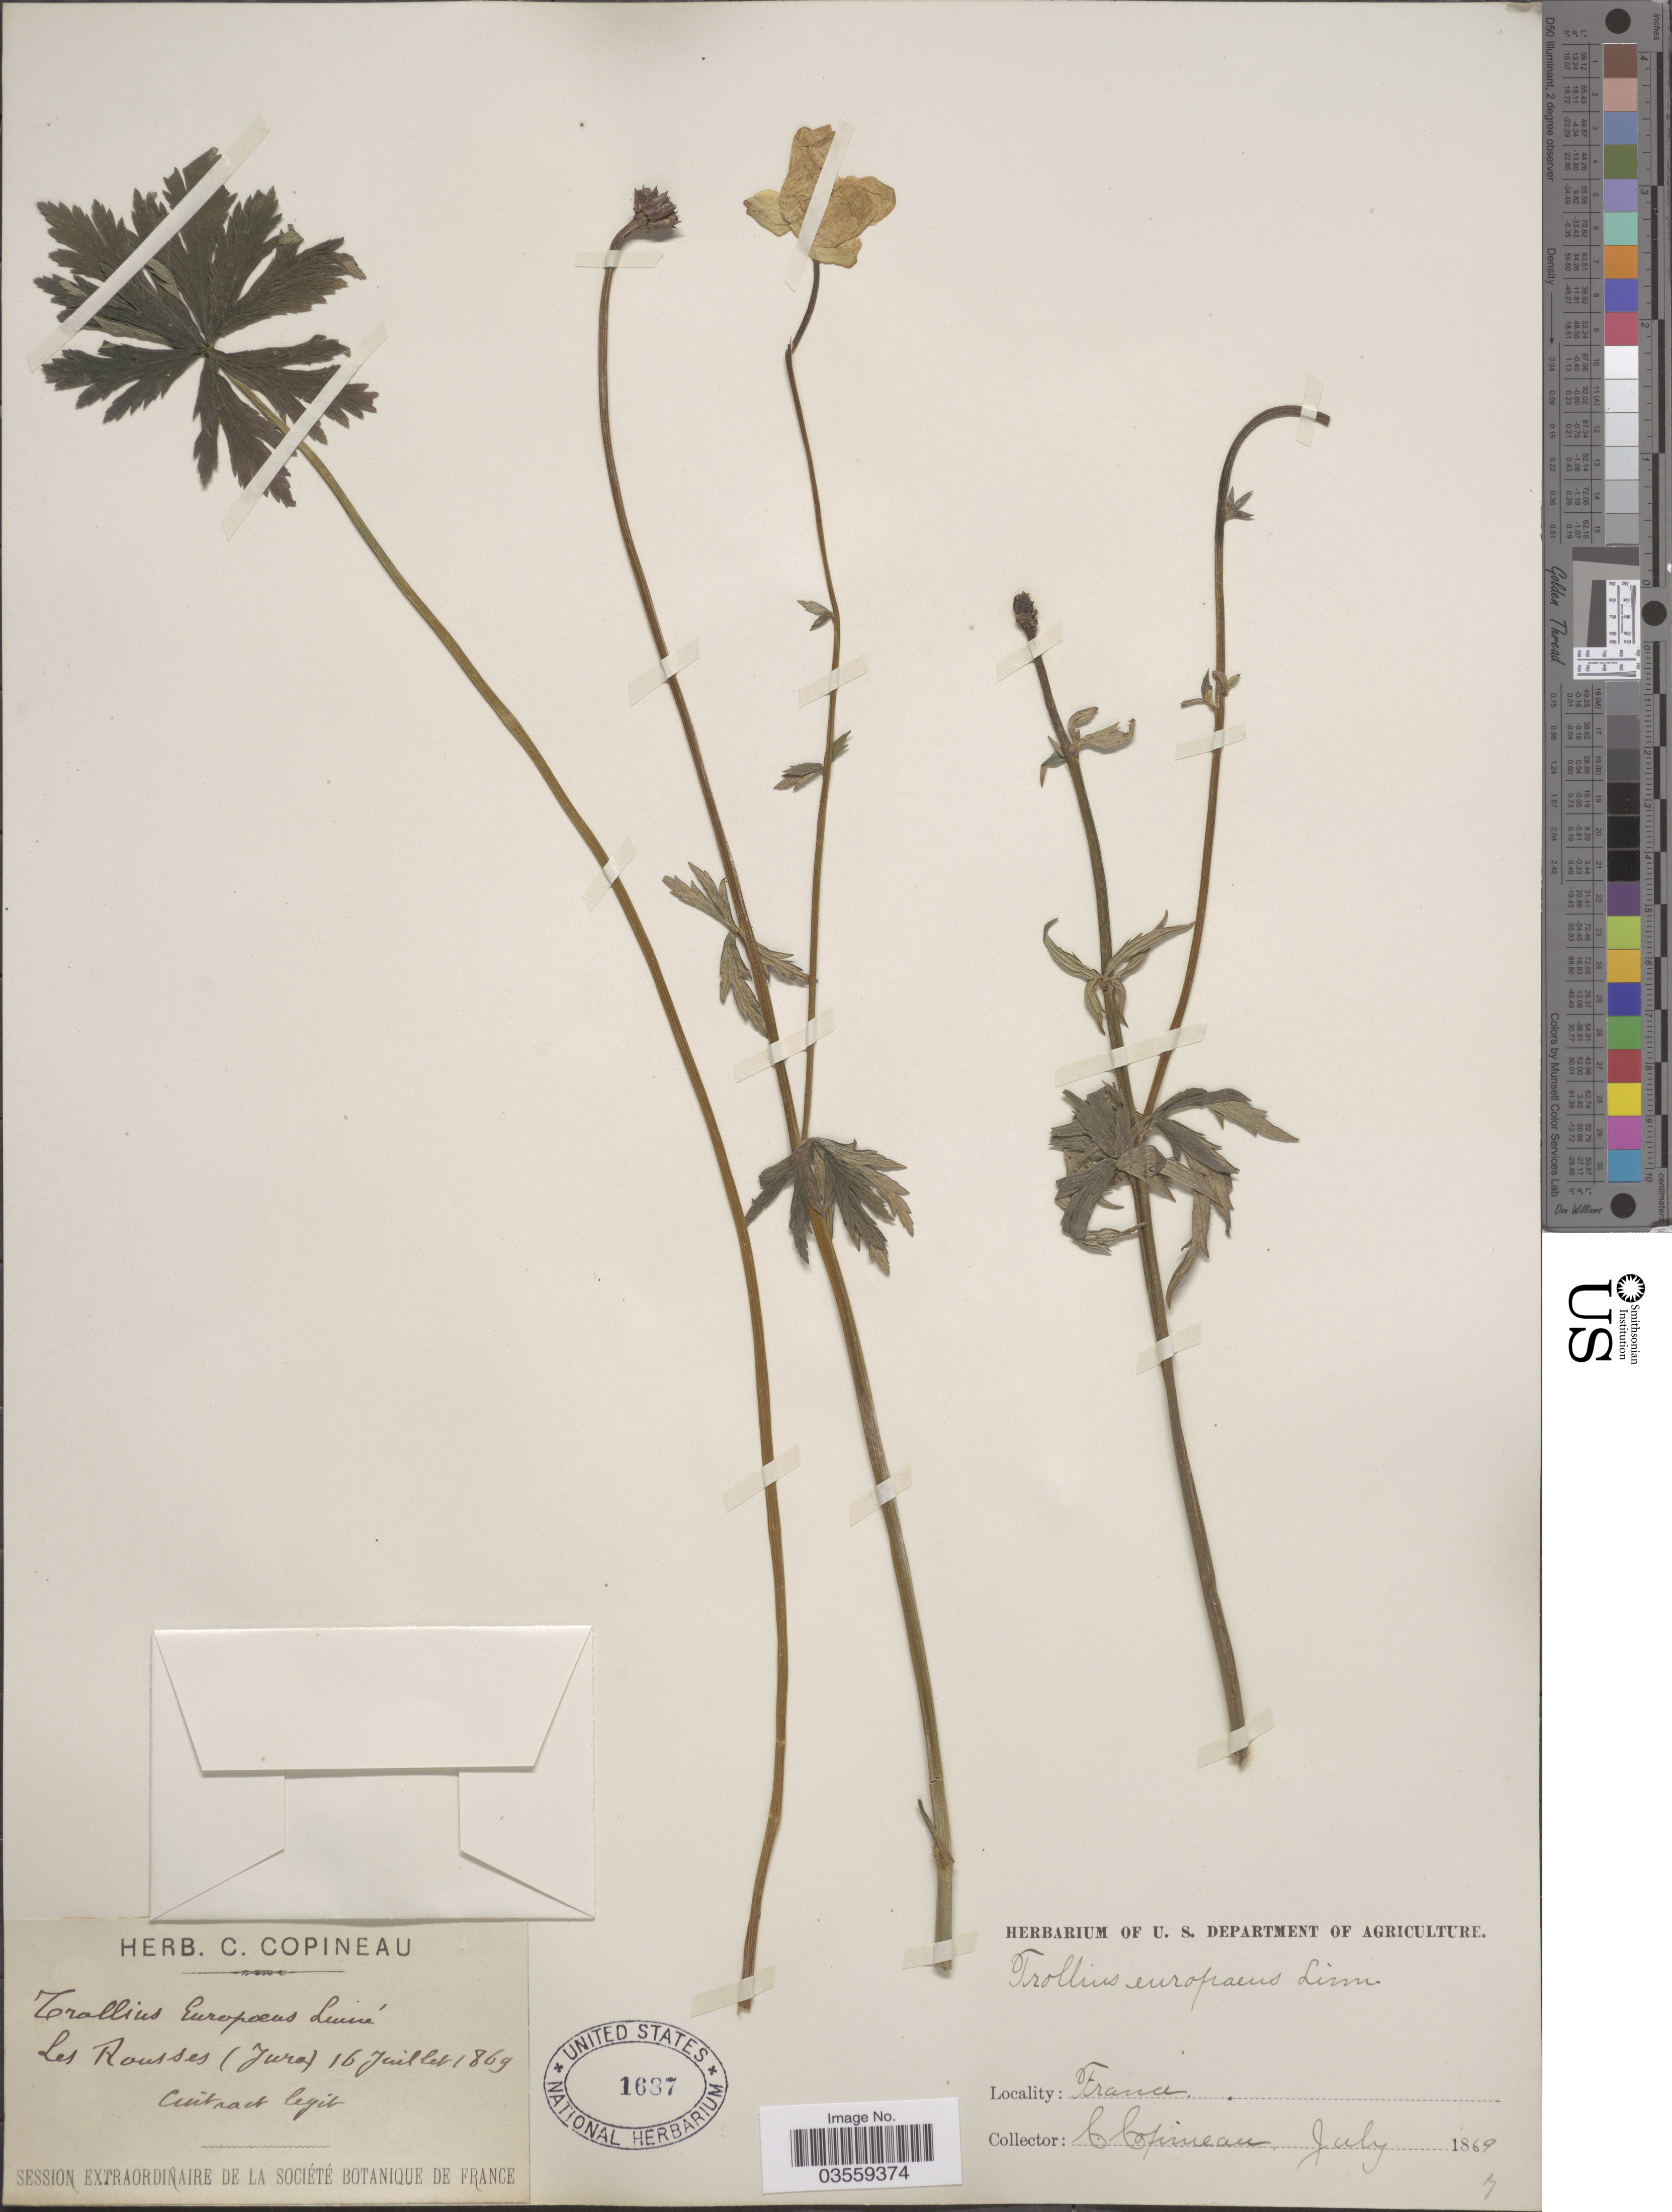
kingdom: Plantae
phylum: Tracheophyta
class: Magnoliopsida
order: Ranunculales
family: Ranunculaceae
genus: Trollius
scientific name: Trollius europaeus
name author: L.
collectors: C. Copineau & Cintract, --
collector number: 7*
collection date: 1869-07-16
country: France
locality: Les Rousses (Jura).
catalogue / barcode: US 1687